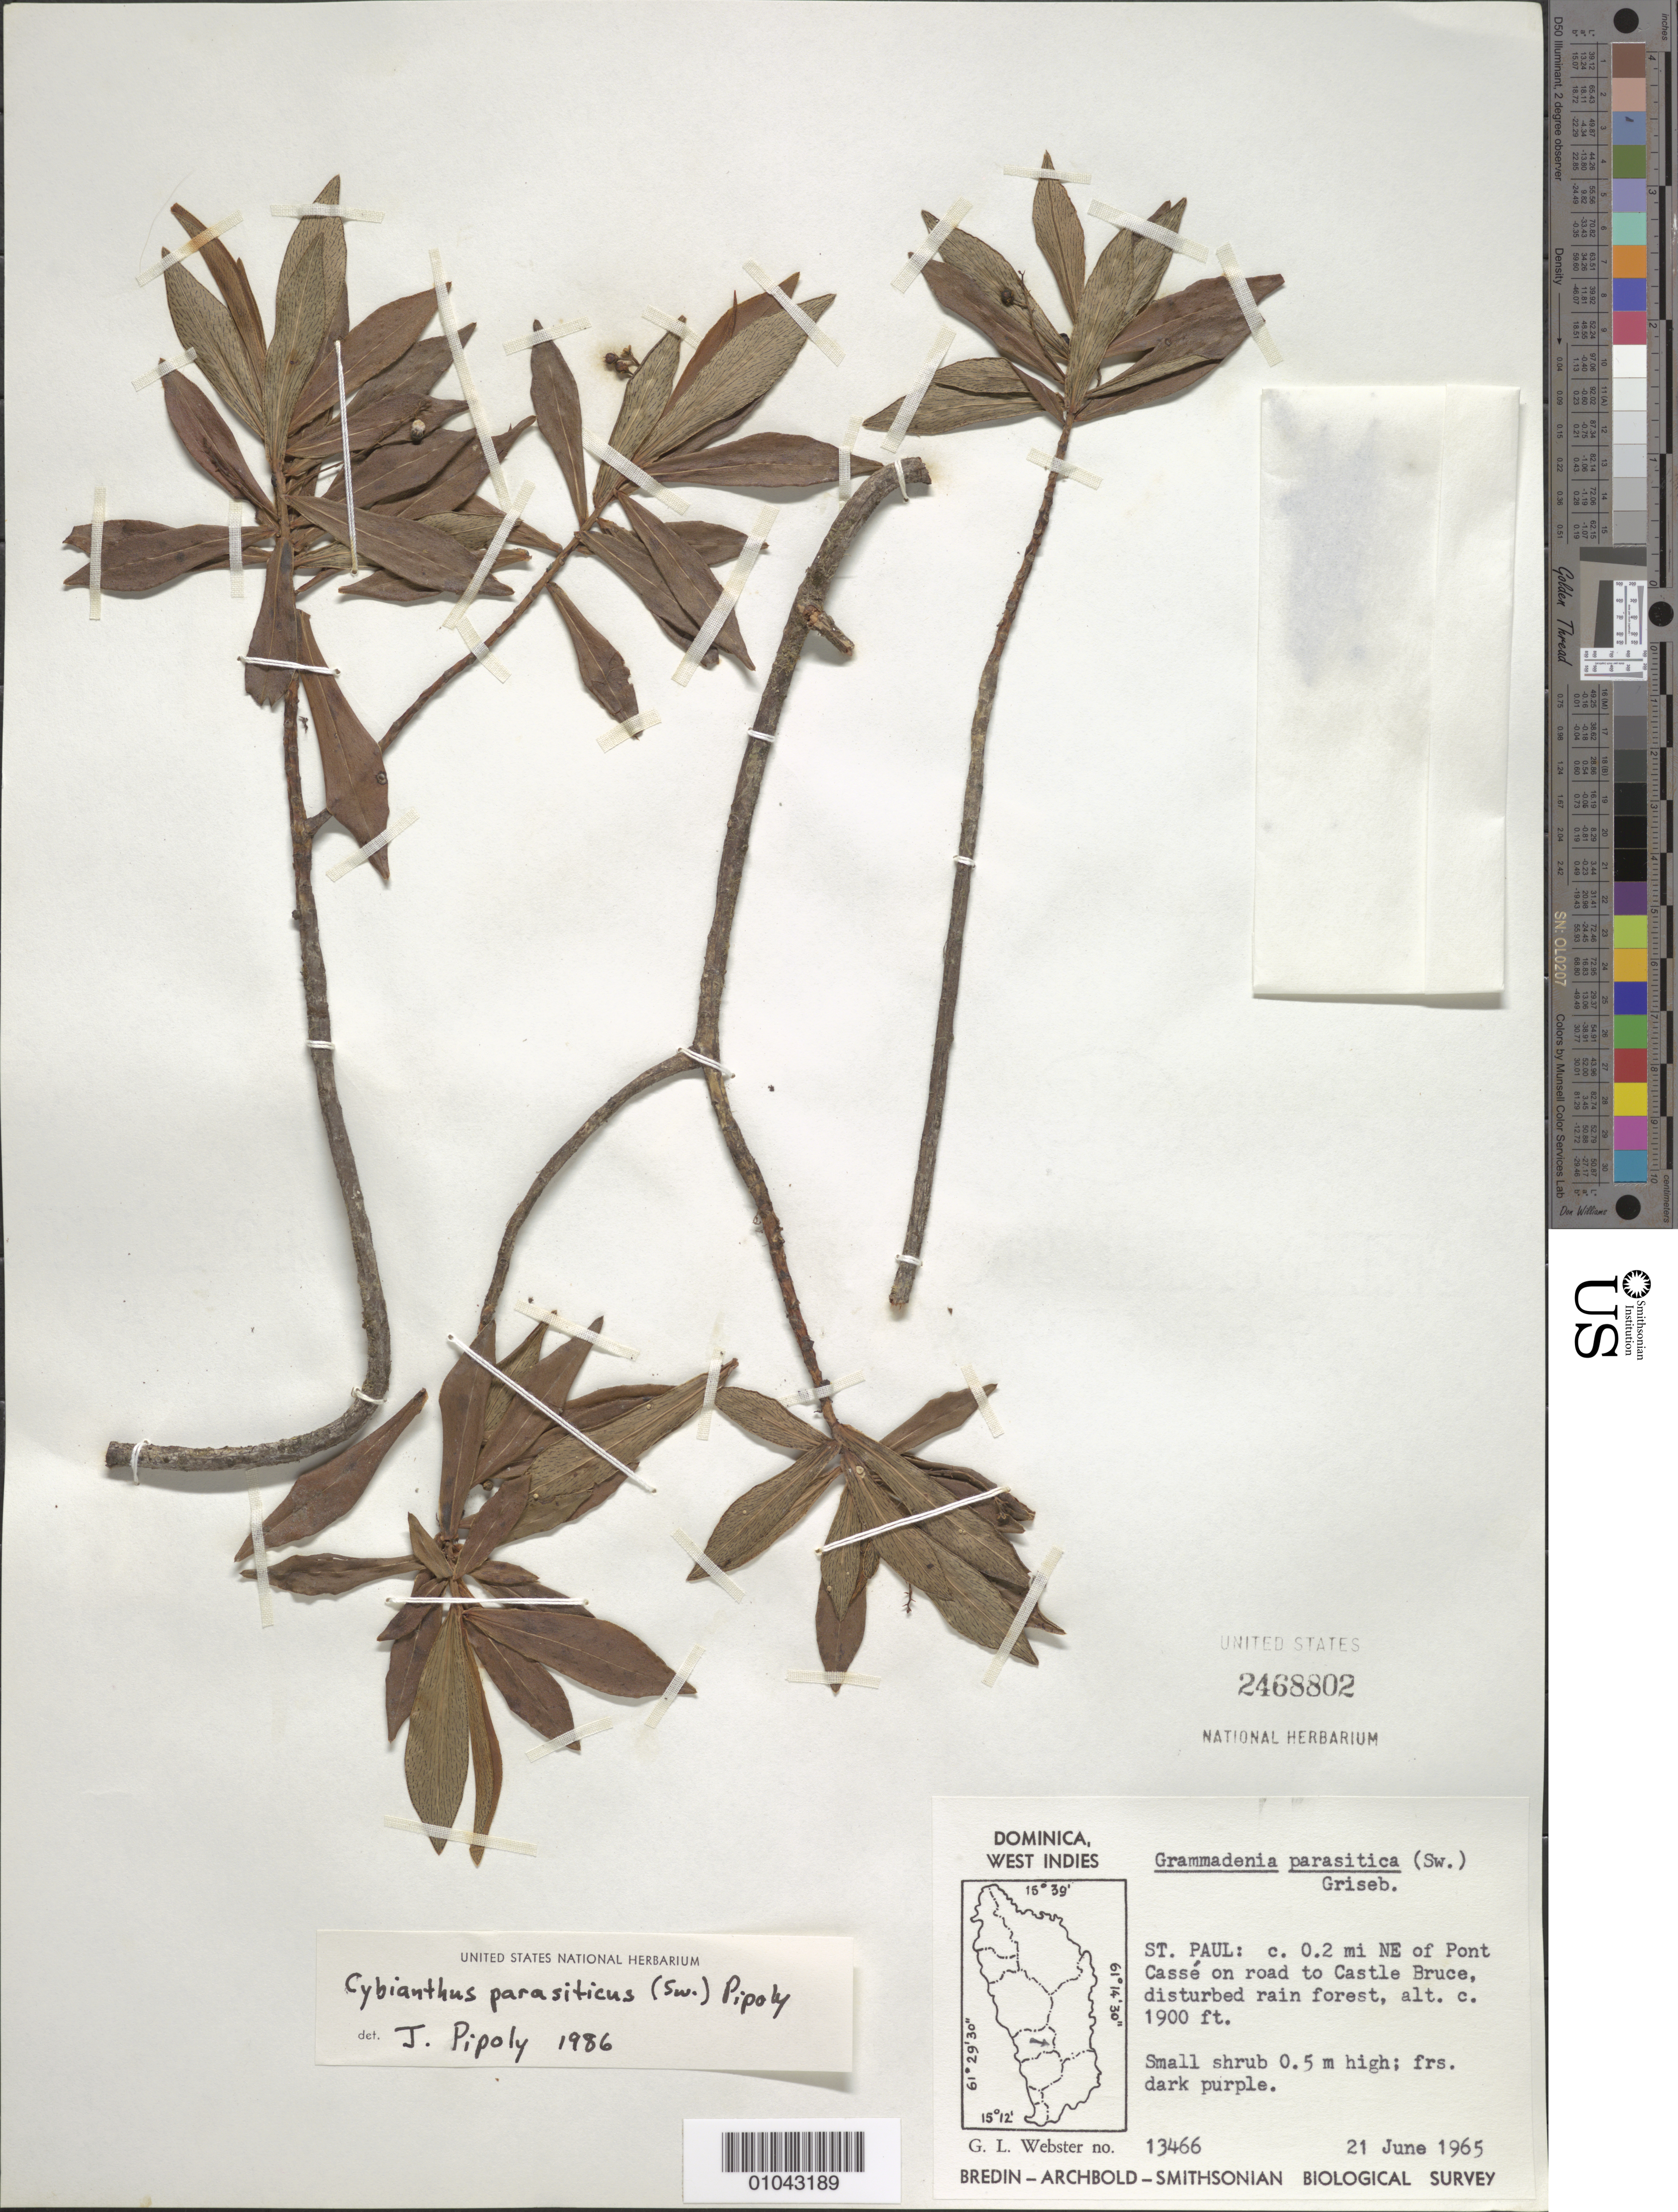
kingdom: Plantae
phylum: Tracheophyta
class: Magnoliopsida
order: Ericales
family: Primulaceae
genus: Cybianthus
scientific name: Cybianthus parasiticus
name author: (Sw.) Pipoly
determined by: Pipoly, J. J., III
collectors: G. L. Webster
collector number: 13466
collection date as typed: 21 Jun 1965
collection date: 1965-06-21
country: Dominica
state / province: St. Paul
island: Dominica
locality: Pont Cassé, about 0.2 miles NE of on road to Castle Bruce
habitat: Disturbed rainforest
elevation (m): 579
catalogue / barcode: US 2468802